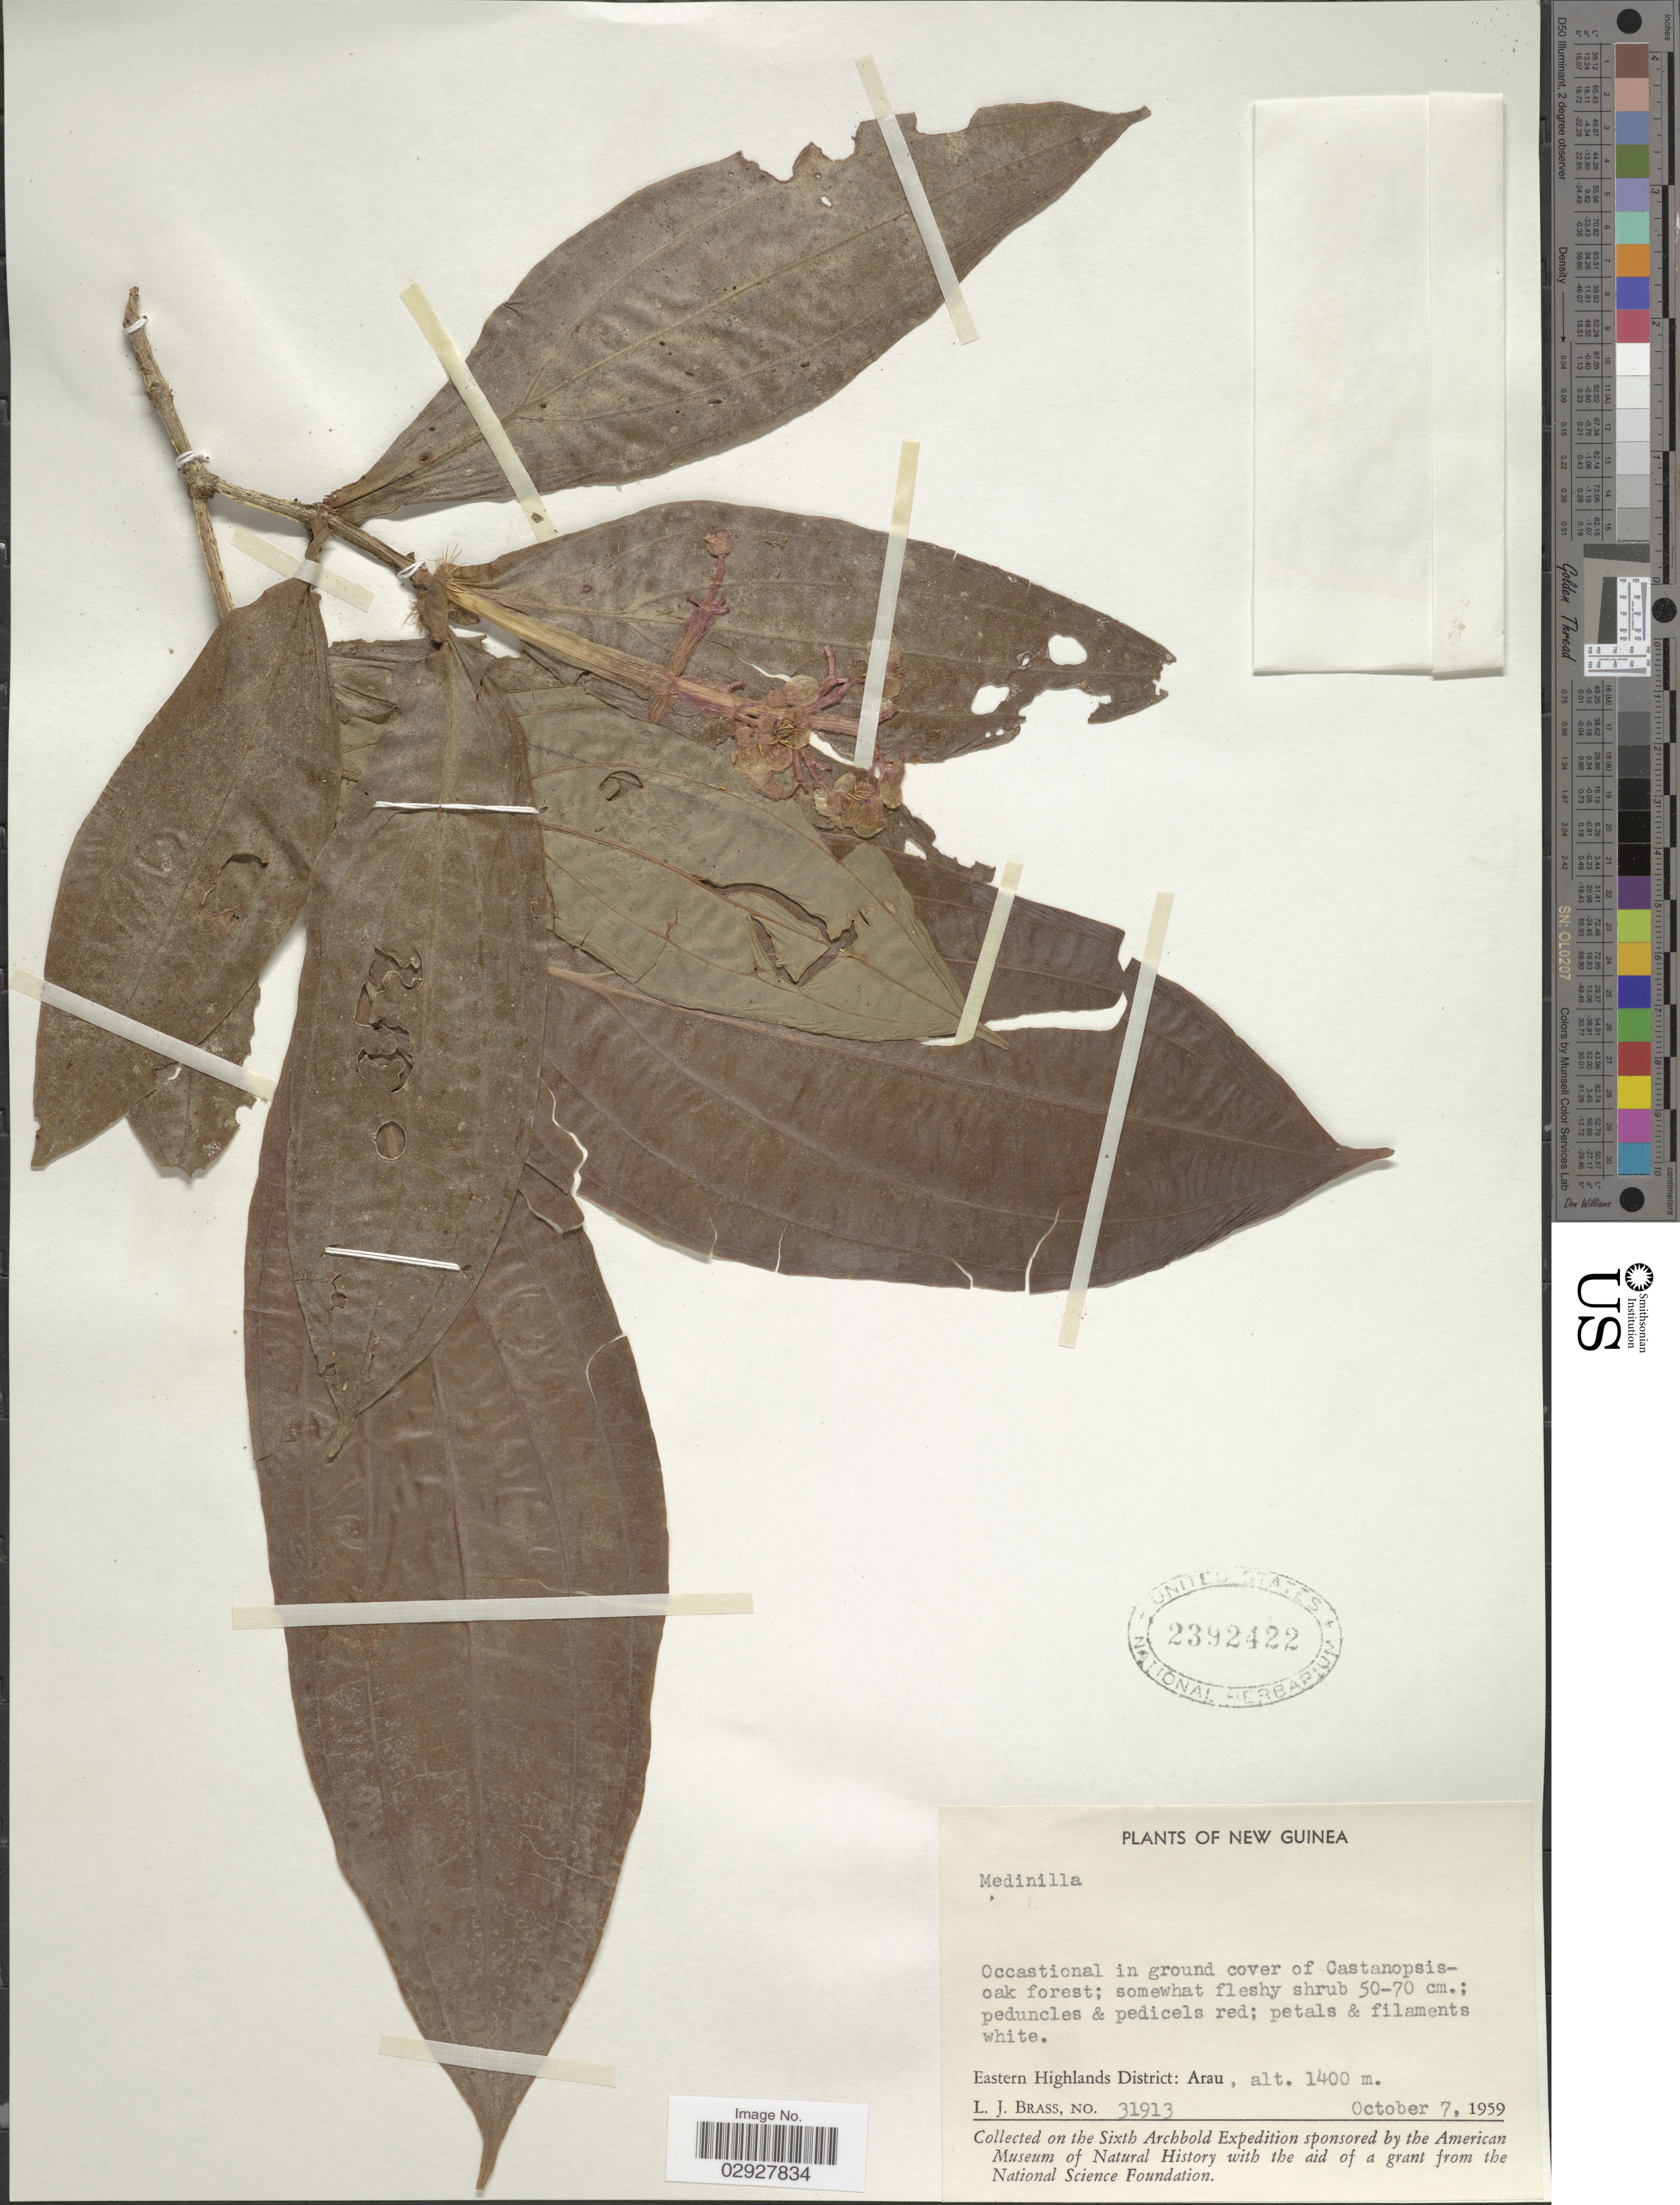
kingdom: Plantae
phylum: Tracheophyta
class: Magnoliopsida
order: Myrtales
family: Melastomataceae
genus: Medinilla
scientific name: Medinilla sp.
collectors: L. J. Brass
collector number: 31913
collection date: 1959-10-07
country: Papua New Guinea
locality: New Guinea. Eastern Highlands District: Arau.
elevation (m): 1400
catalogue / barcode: US 2392422